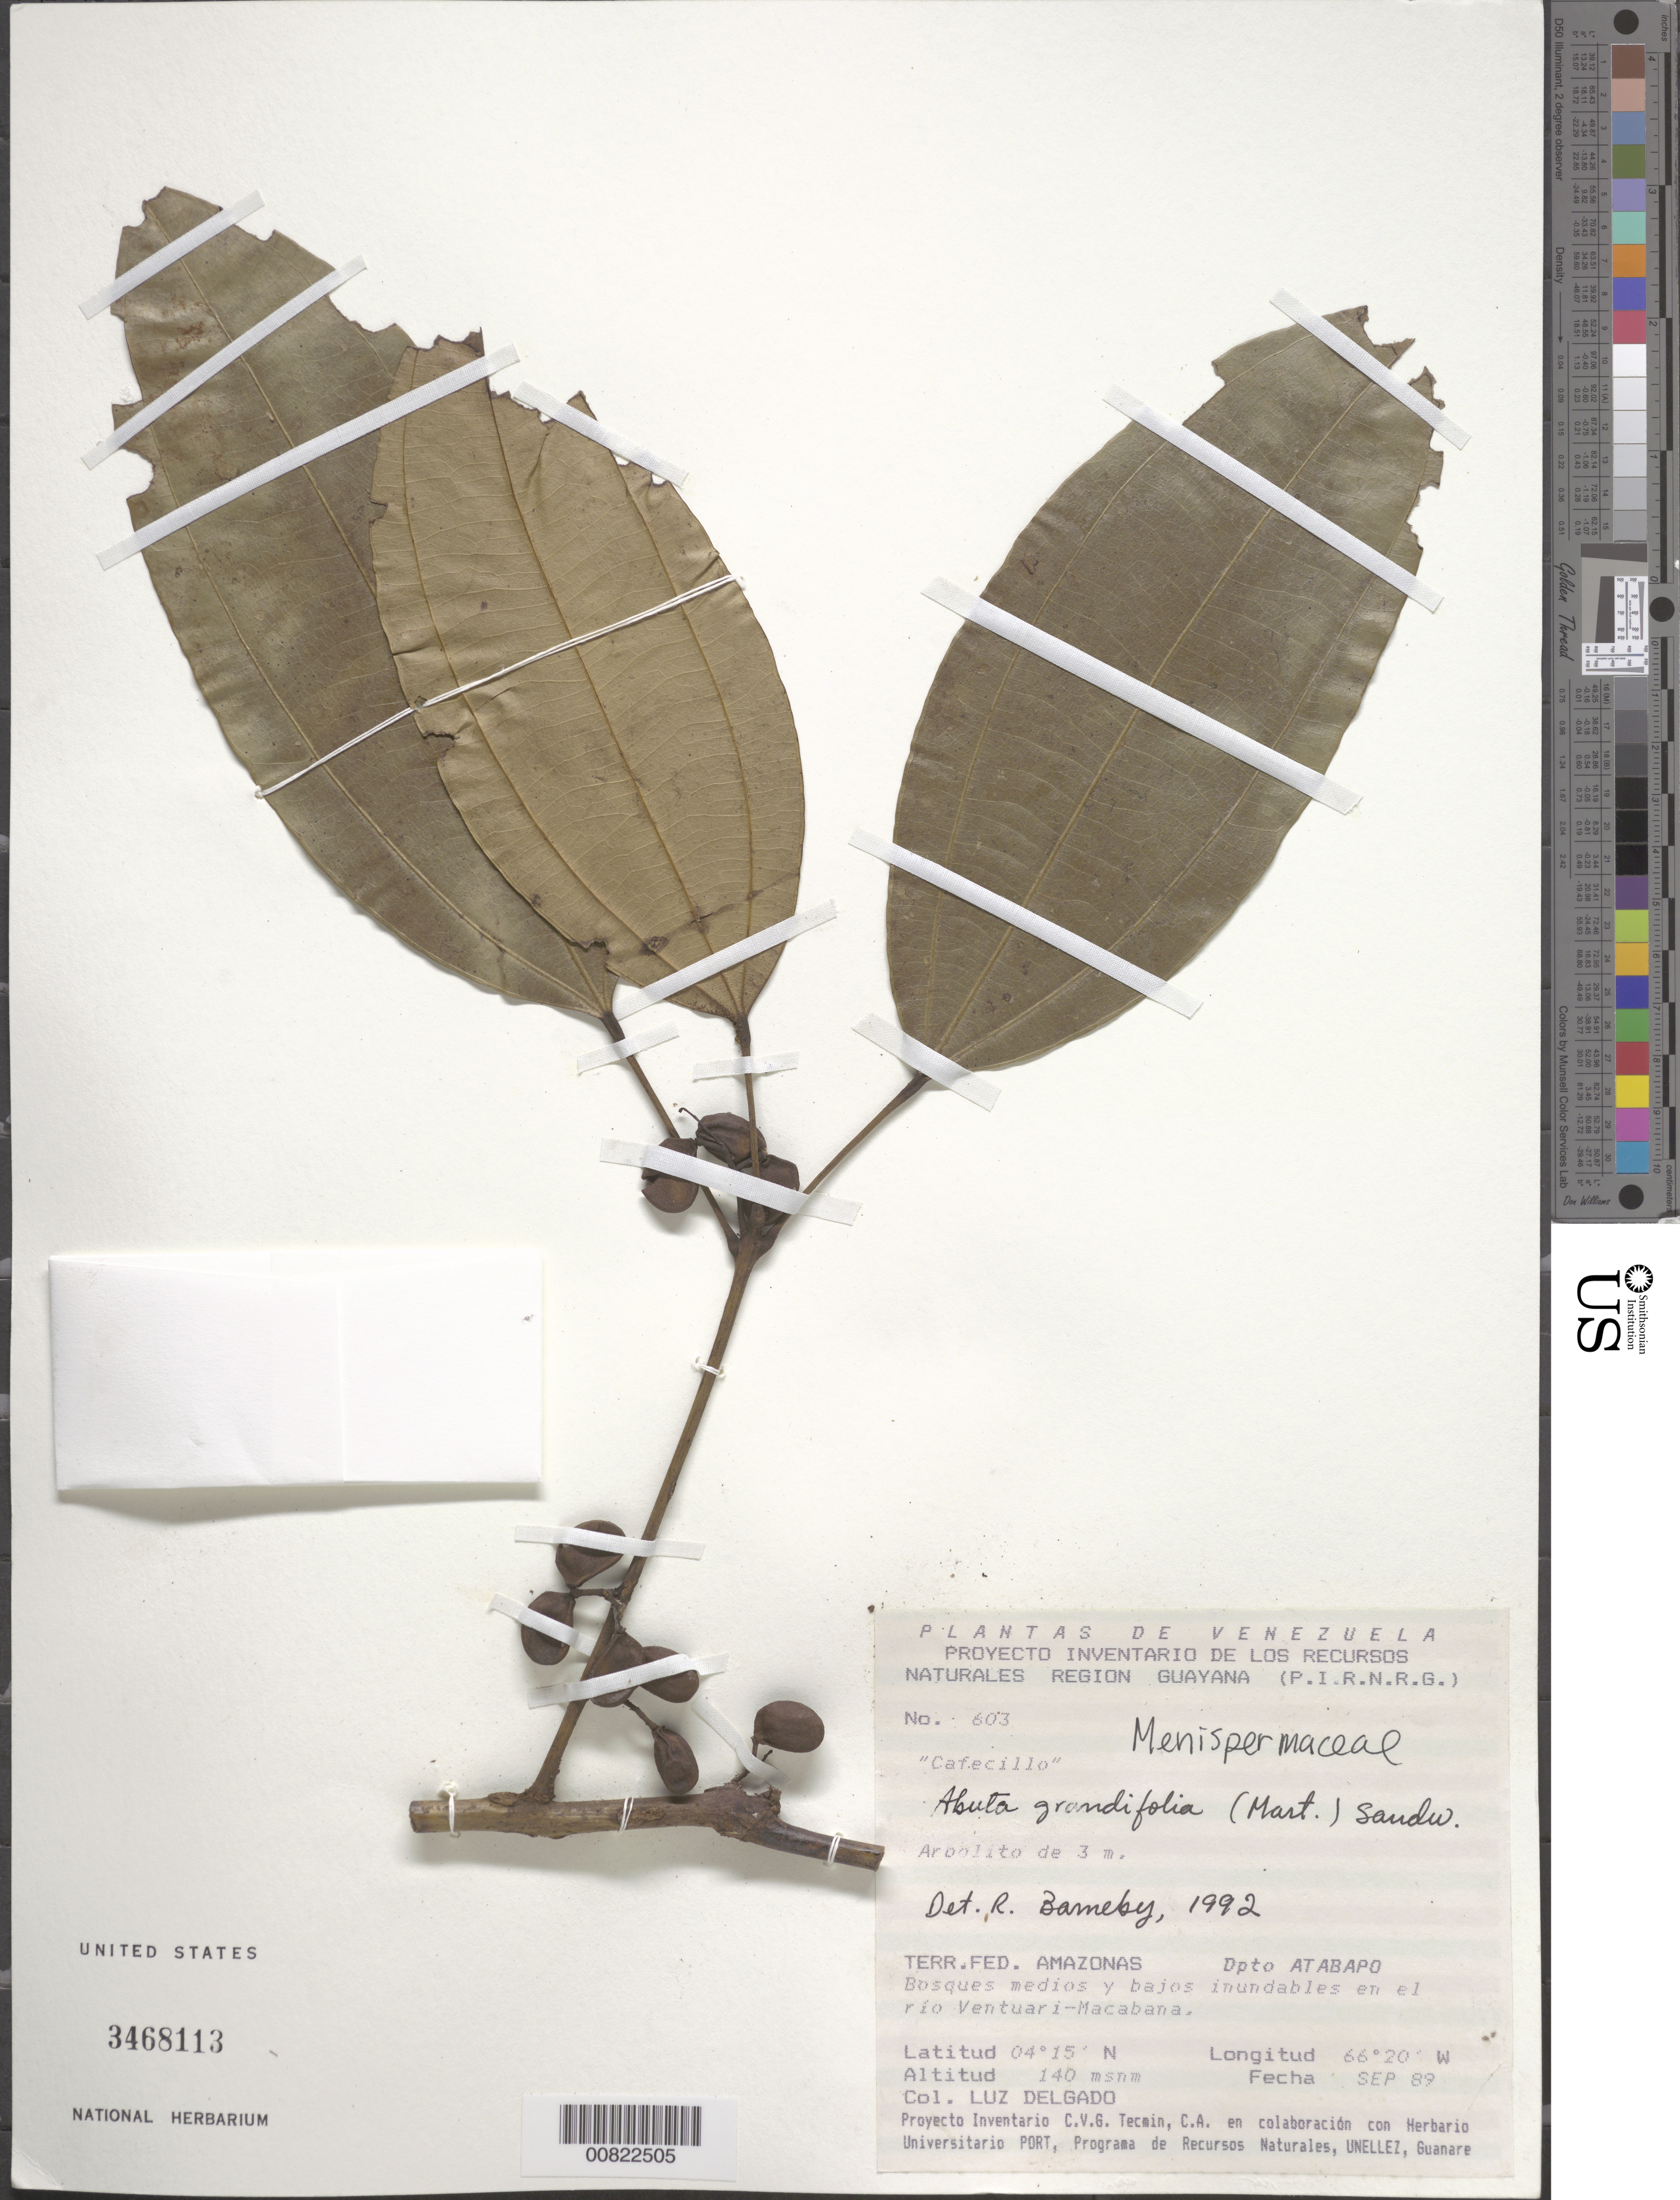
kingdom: Plantae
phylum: Tracheophyta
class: Magnoliopsida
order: Ranunculales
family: Menispermaceae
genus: Abuta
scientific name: Abuta grandifolia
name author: (Mart.) Sandwith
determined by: Barneby, Rupert C., (NY)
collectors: L. Delgado V.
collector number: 603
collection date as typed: Sep-89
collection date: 1989-09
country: Venezuela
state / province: Amazonas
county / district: Atabapo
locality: Río Ventuari-Macabana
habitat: Bosques medios y bajos inundables en el rio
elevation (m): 140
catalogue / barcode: US 3468113